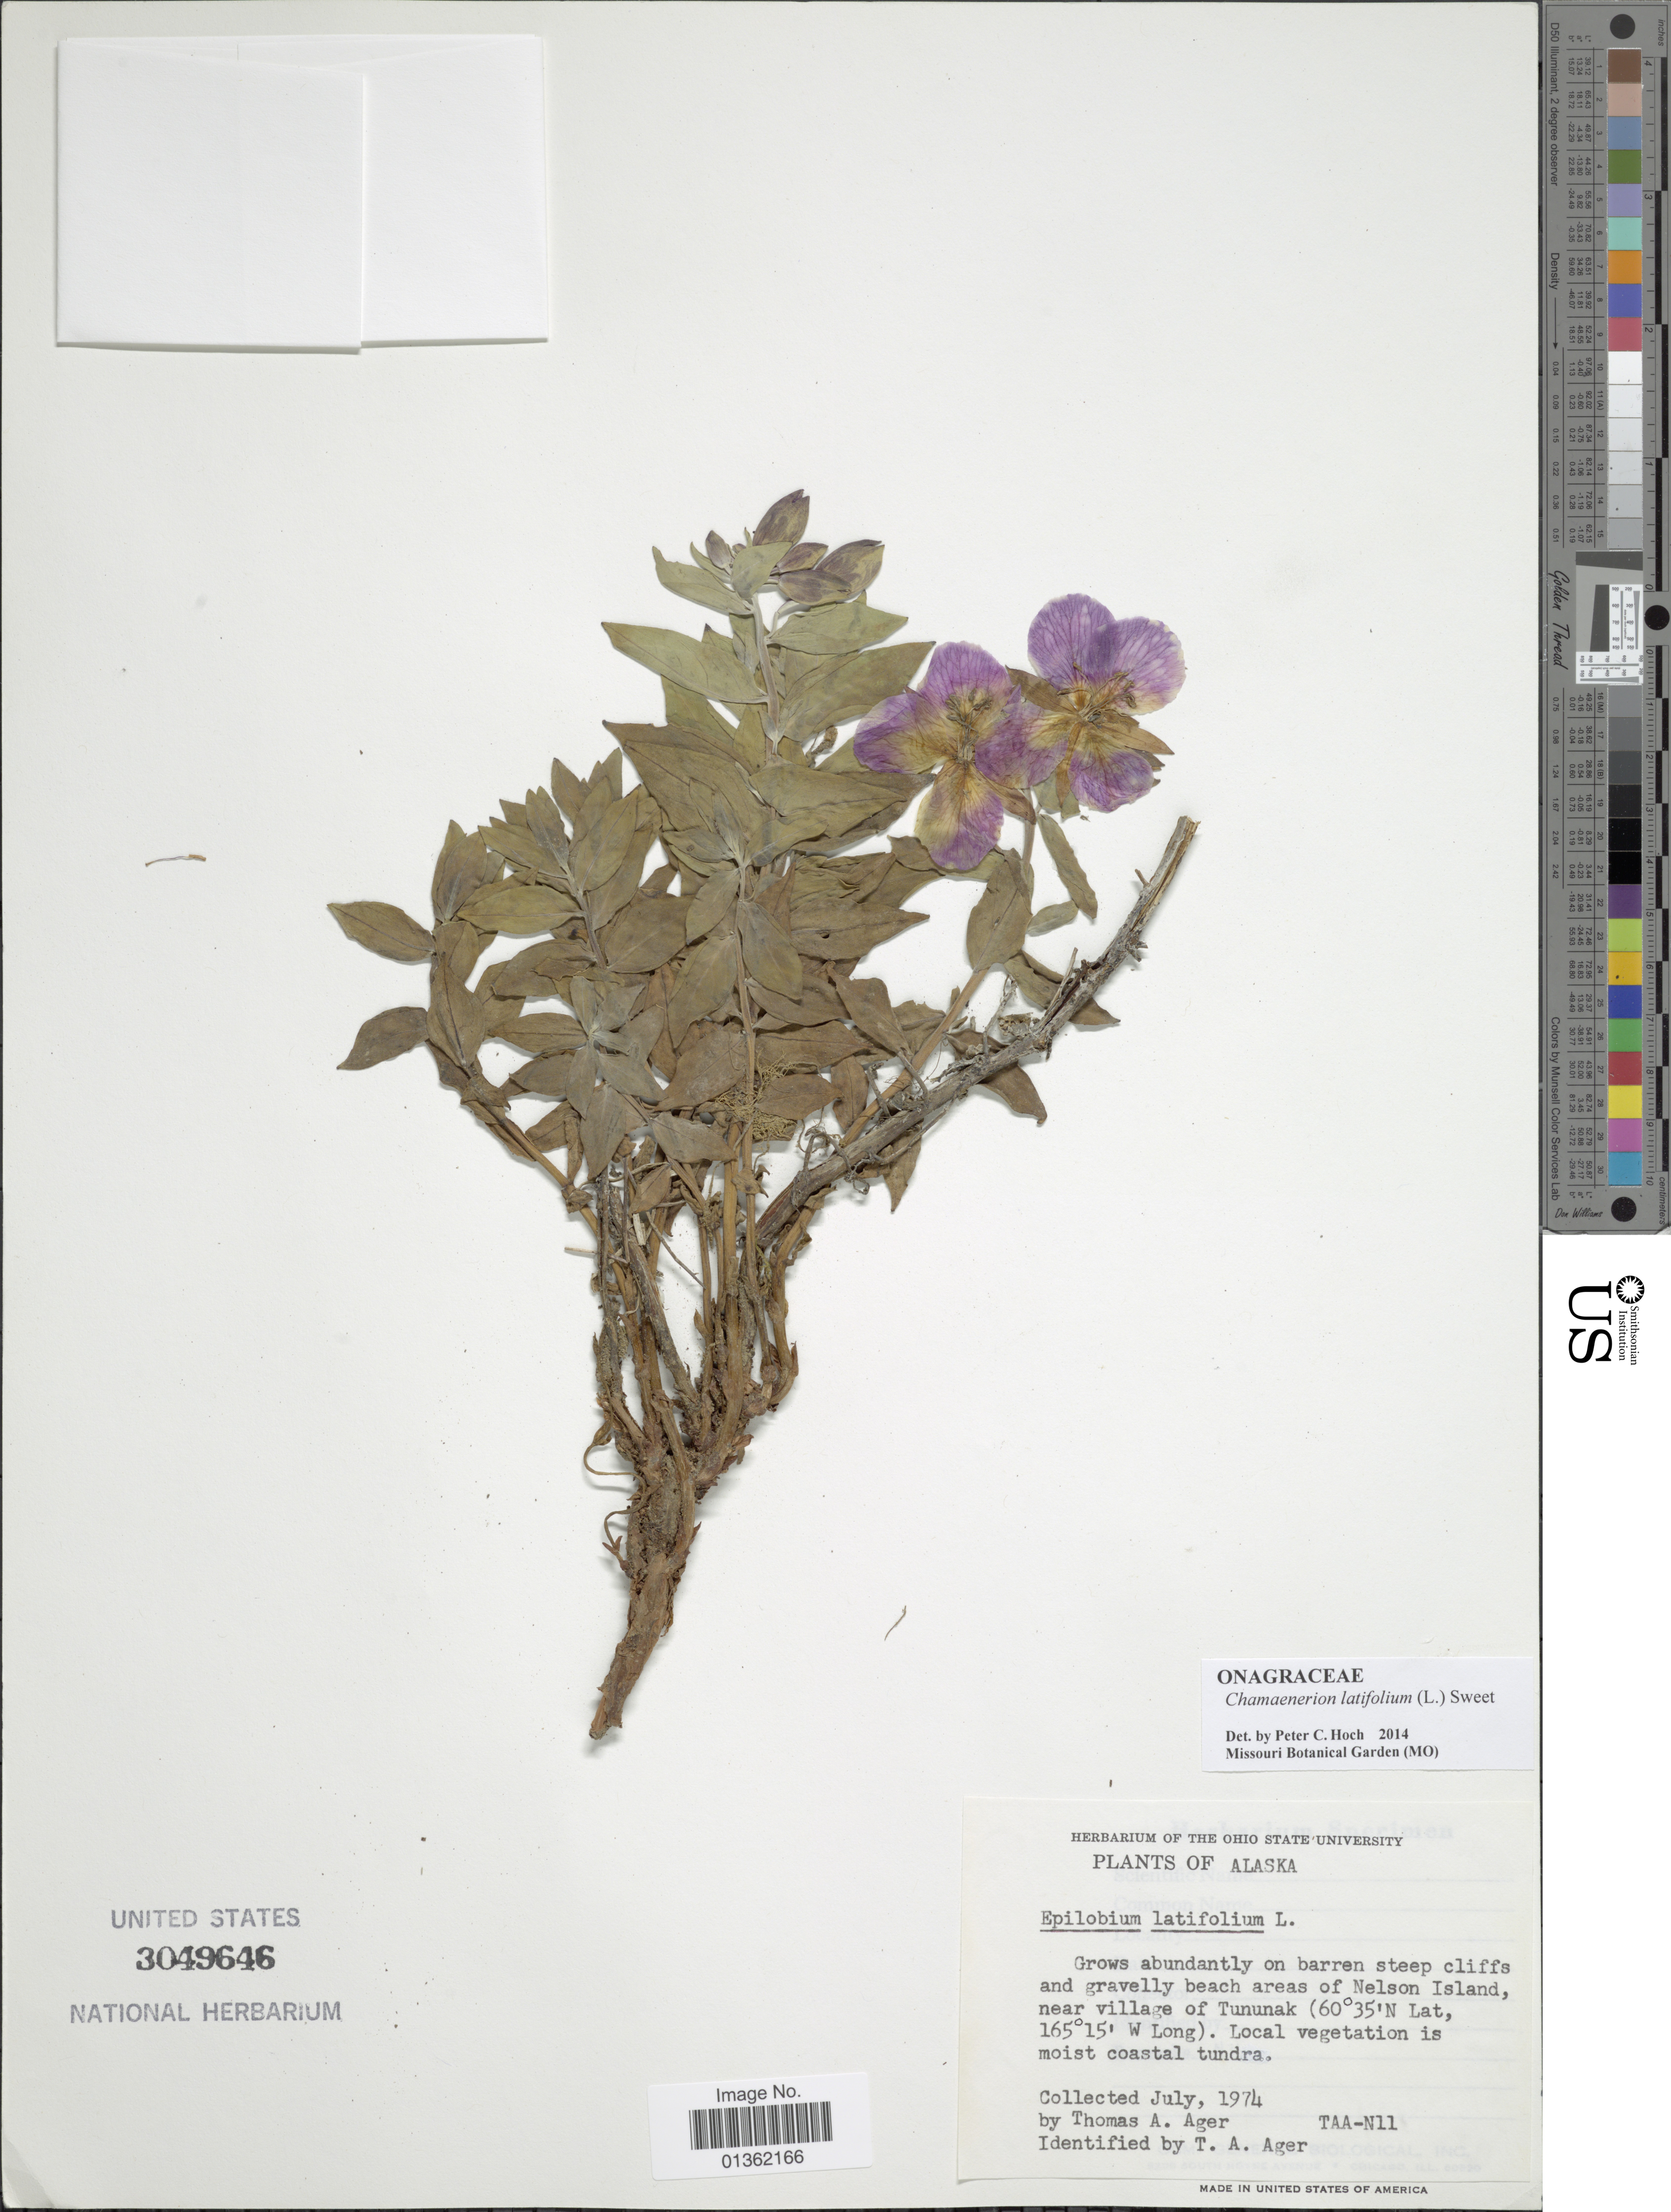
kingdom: Plantae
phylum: Tracheophyta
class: Magnoliopsida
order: Myrtales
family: Onagraceae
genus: Chamaenerion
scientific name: Chamaenerion latifolium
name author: (L.) Th. Fr. & Lange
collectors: T. A. Ager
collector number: TAA-N11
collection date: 1974-07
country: United States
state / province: Alaska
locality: Grows abundantly on barren steep cliffs and gravelly beach areas of Nelson Island, near village of Tununak.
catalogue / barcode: US 3049646